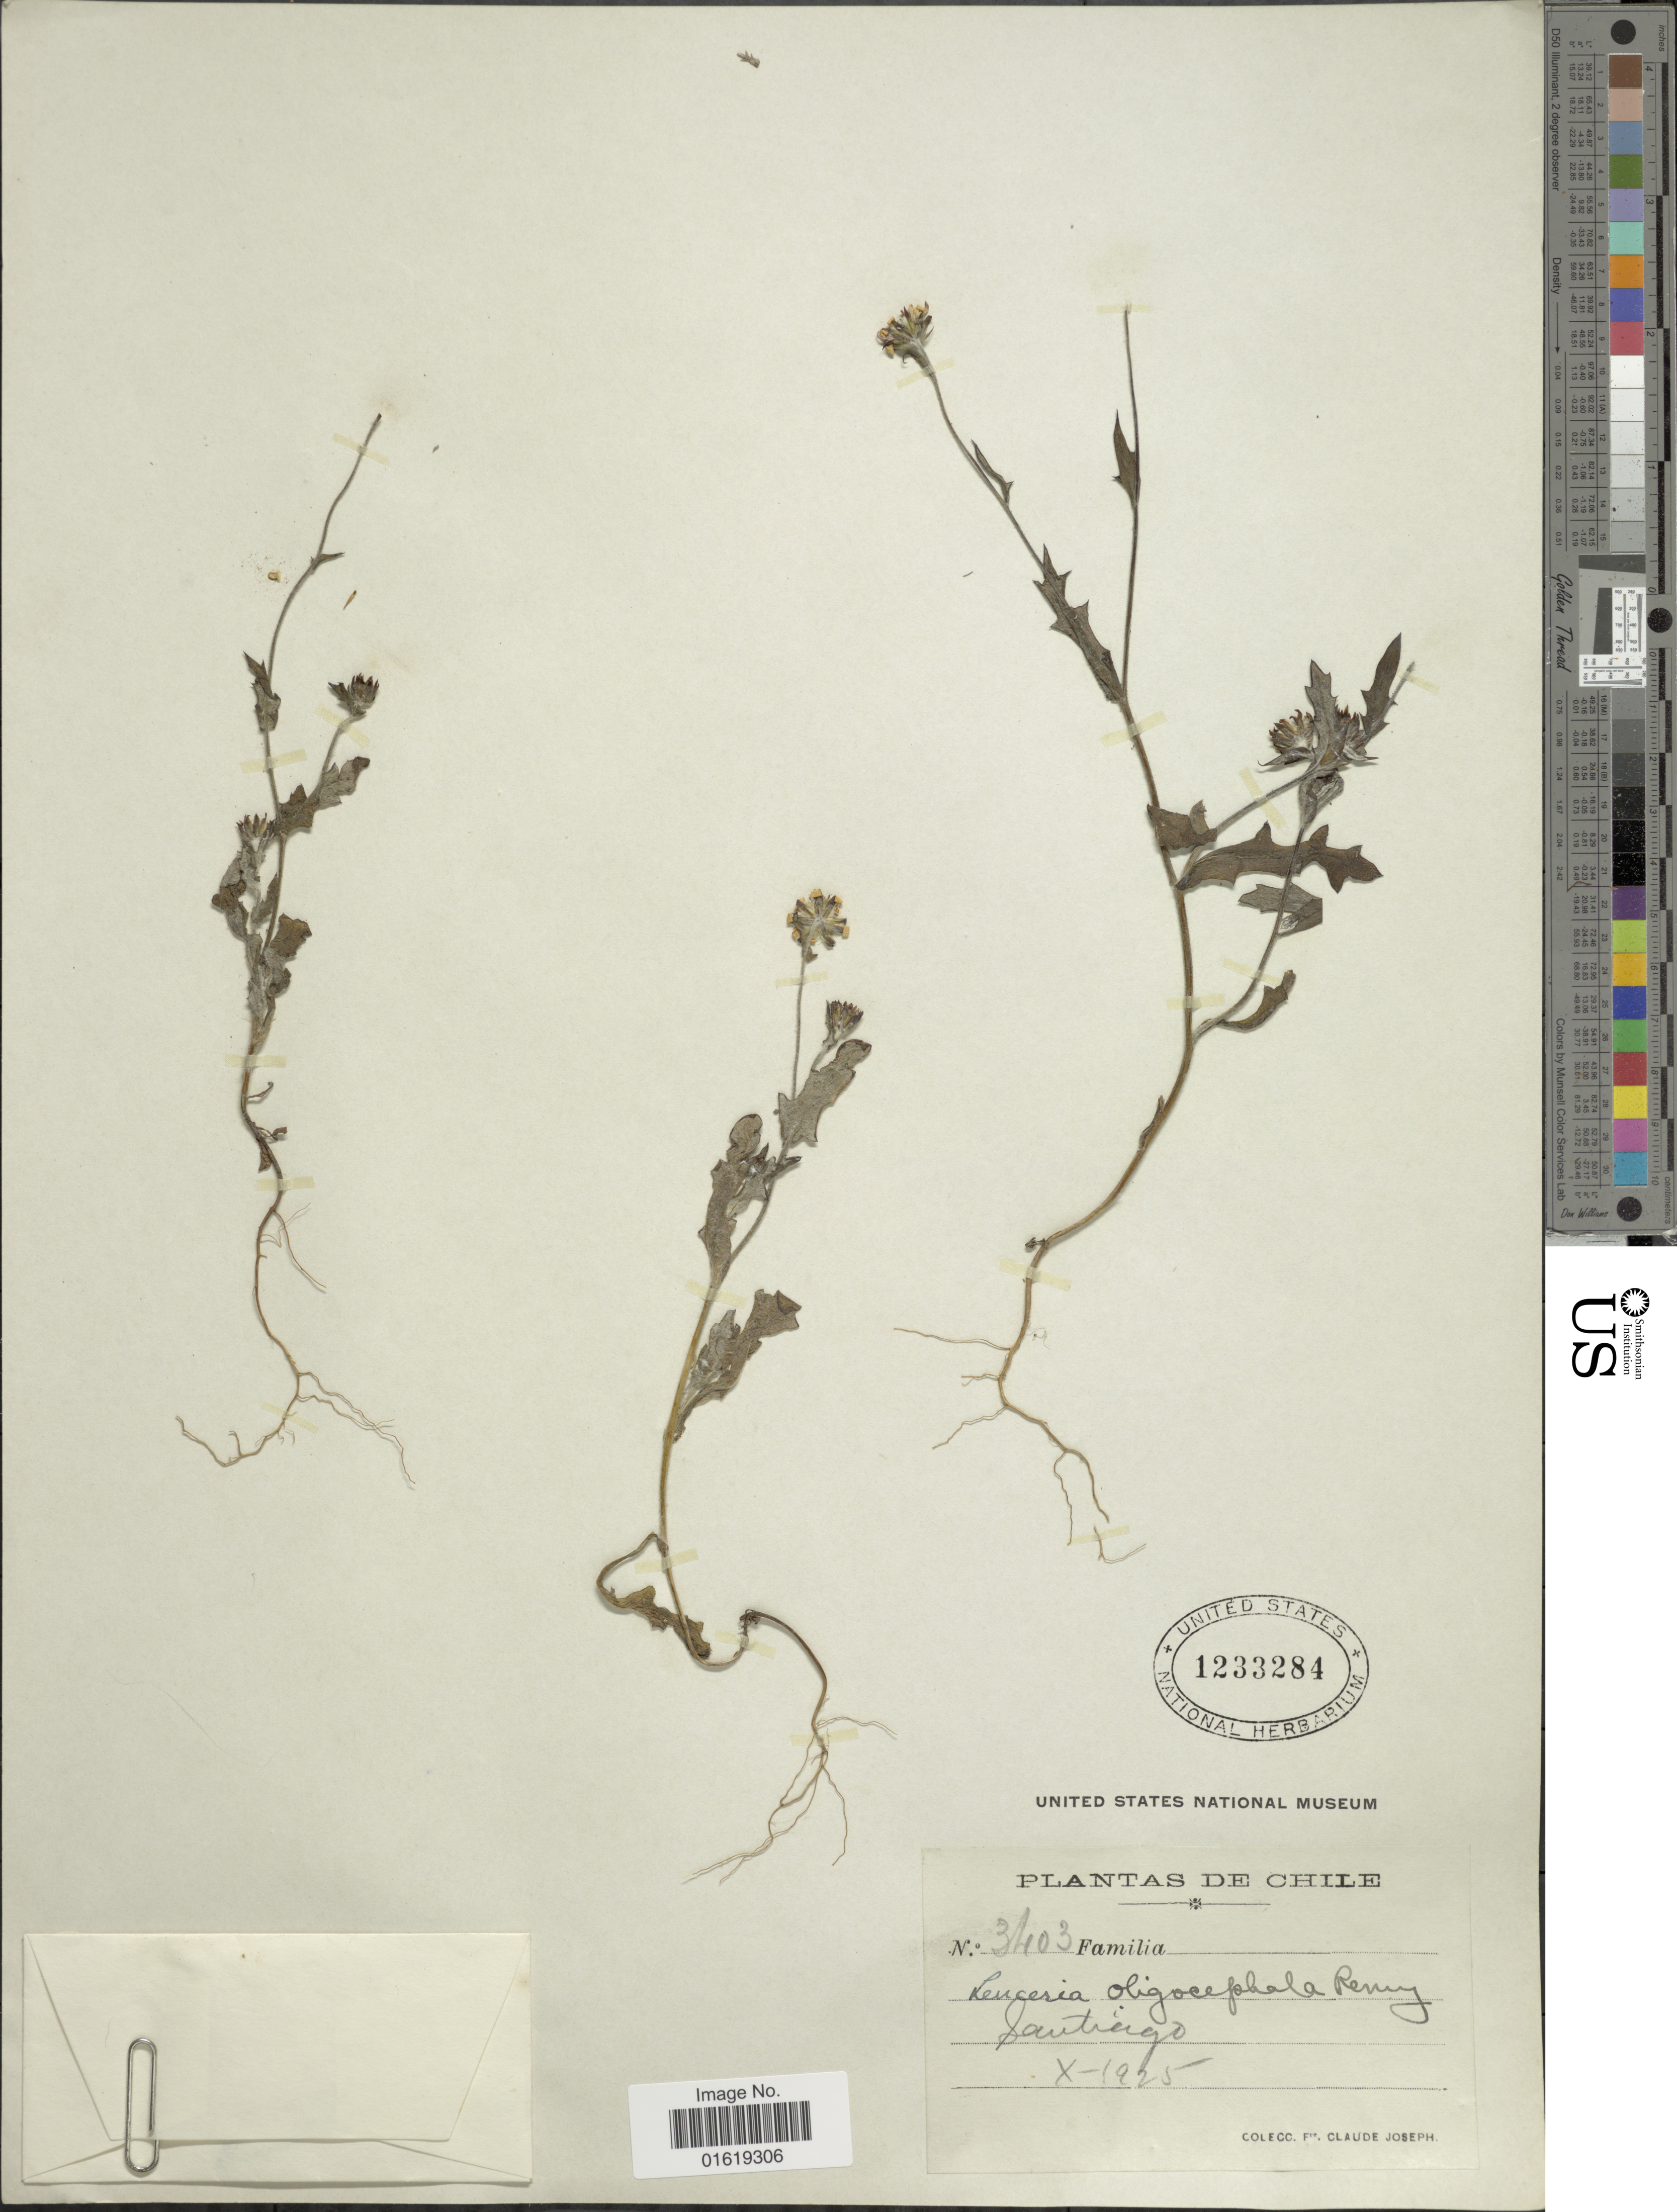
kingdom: Plantae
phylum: Tracheophyta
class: Magnoliopsida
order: Asterales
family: Asteraceae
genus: Leucheria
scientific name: Leucheria oligocephala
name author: J. Rémy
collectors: Bro. Claude-Joseph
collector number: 3403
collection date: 1925-10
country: Chile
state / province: Región Metropolitana (RM)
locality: Santiago.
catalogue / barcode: US 1233284